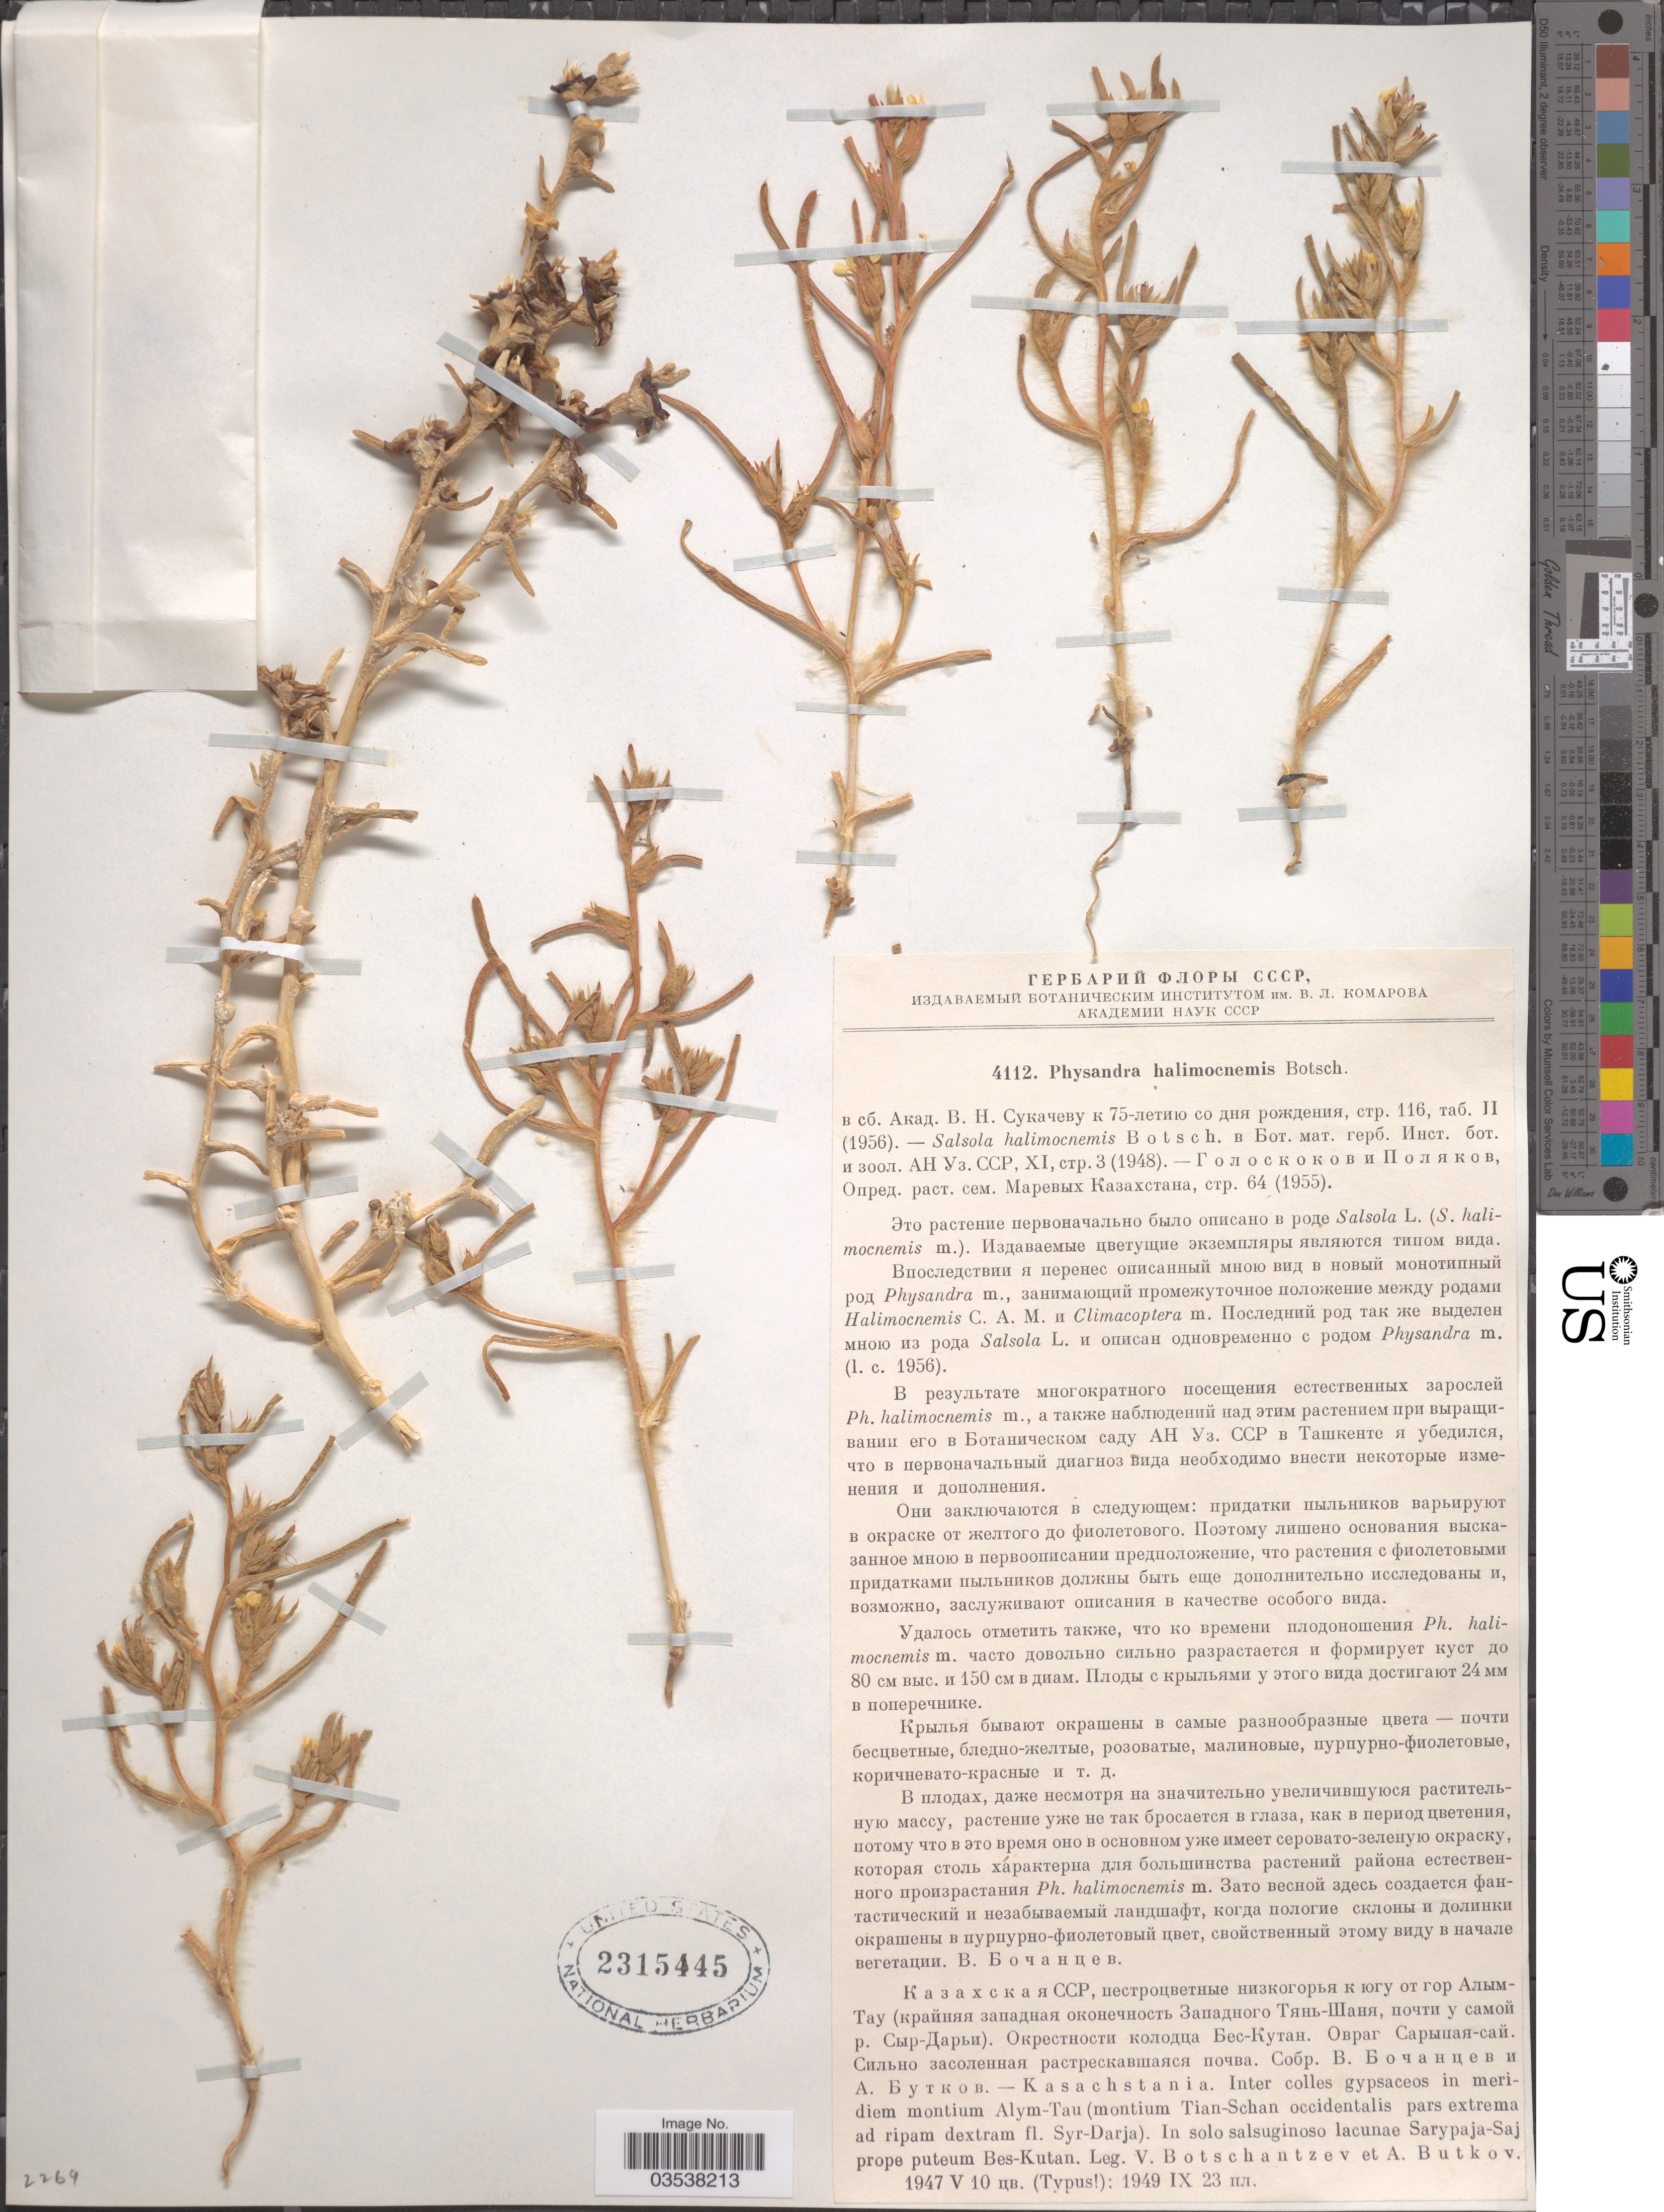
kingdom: Plantae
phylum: Tracheophyta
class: Magnoliopsida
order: Caryophyllales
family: Amaranthaceae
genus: Salsola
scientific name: Salsola halimocnemis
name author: Botsch.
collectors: V. P. Botschantzev & A. Butkov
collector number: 4112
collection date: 1947-05-10/1949-09-23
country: Kazakhstan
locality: Meridiem montium Alym-Tau (montium Tian-Schan occidentalis pars extrema ad ripam dextram fl. Syr-Darja). In solo salsuginoso lacunae Sarypaja-Saj prope puteum Bes-Kutan.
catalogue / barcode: US 2315445